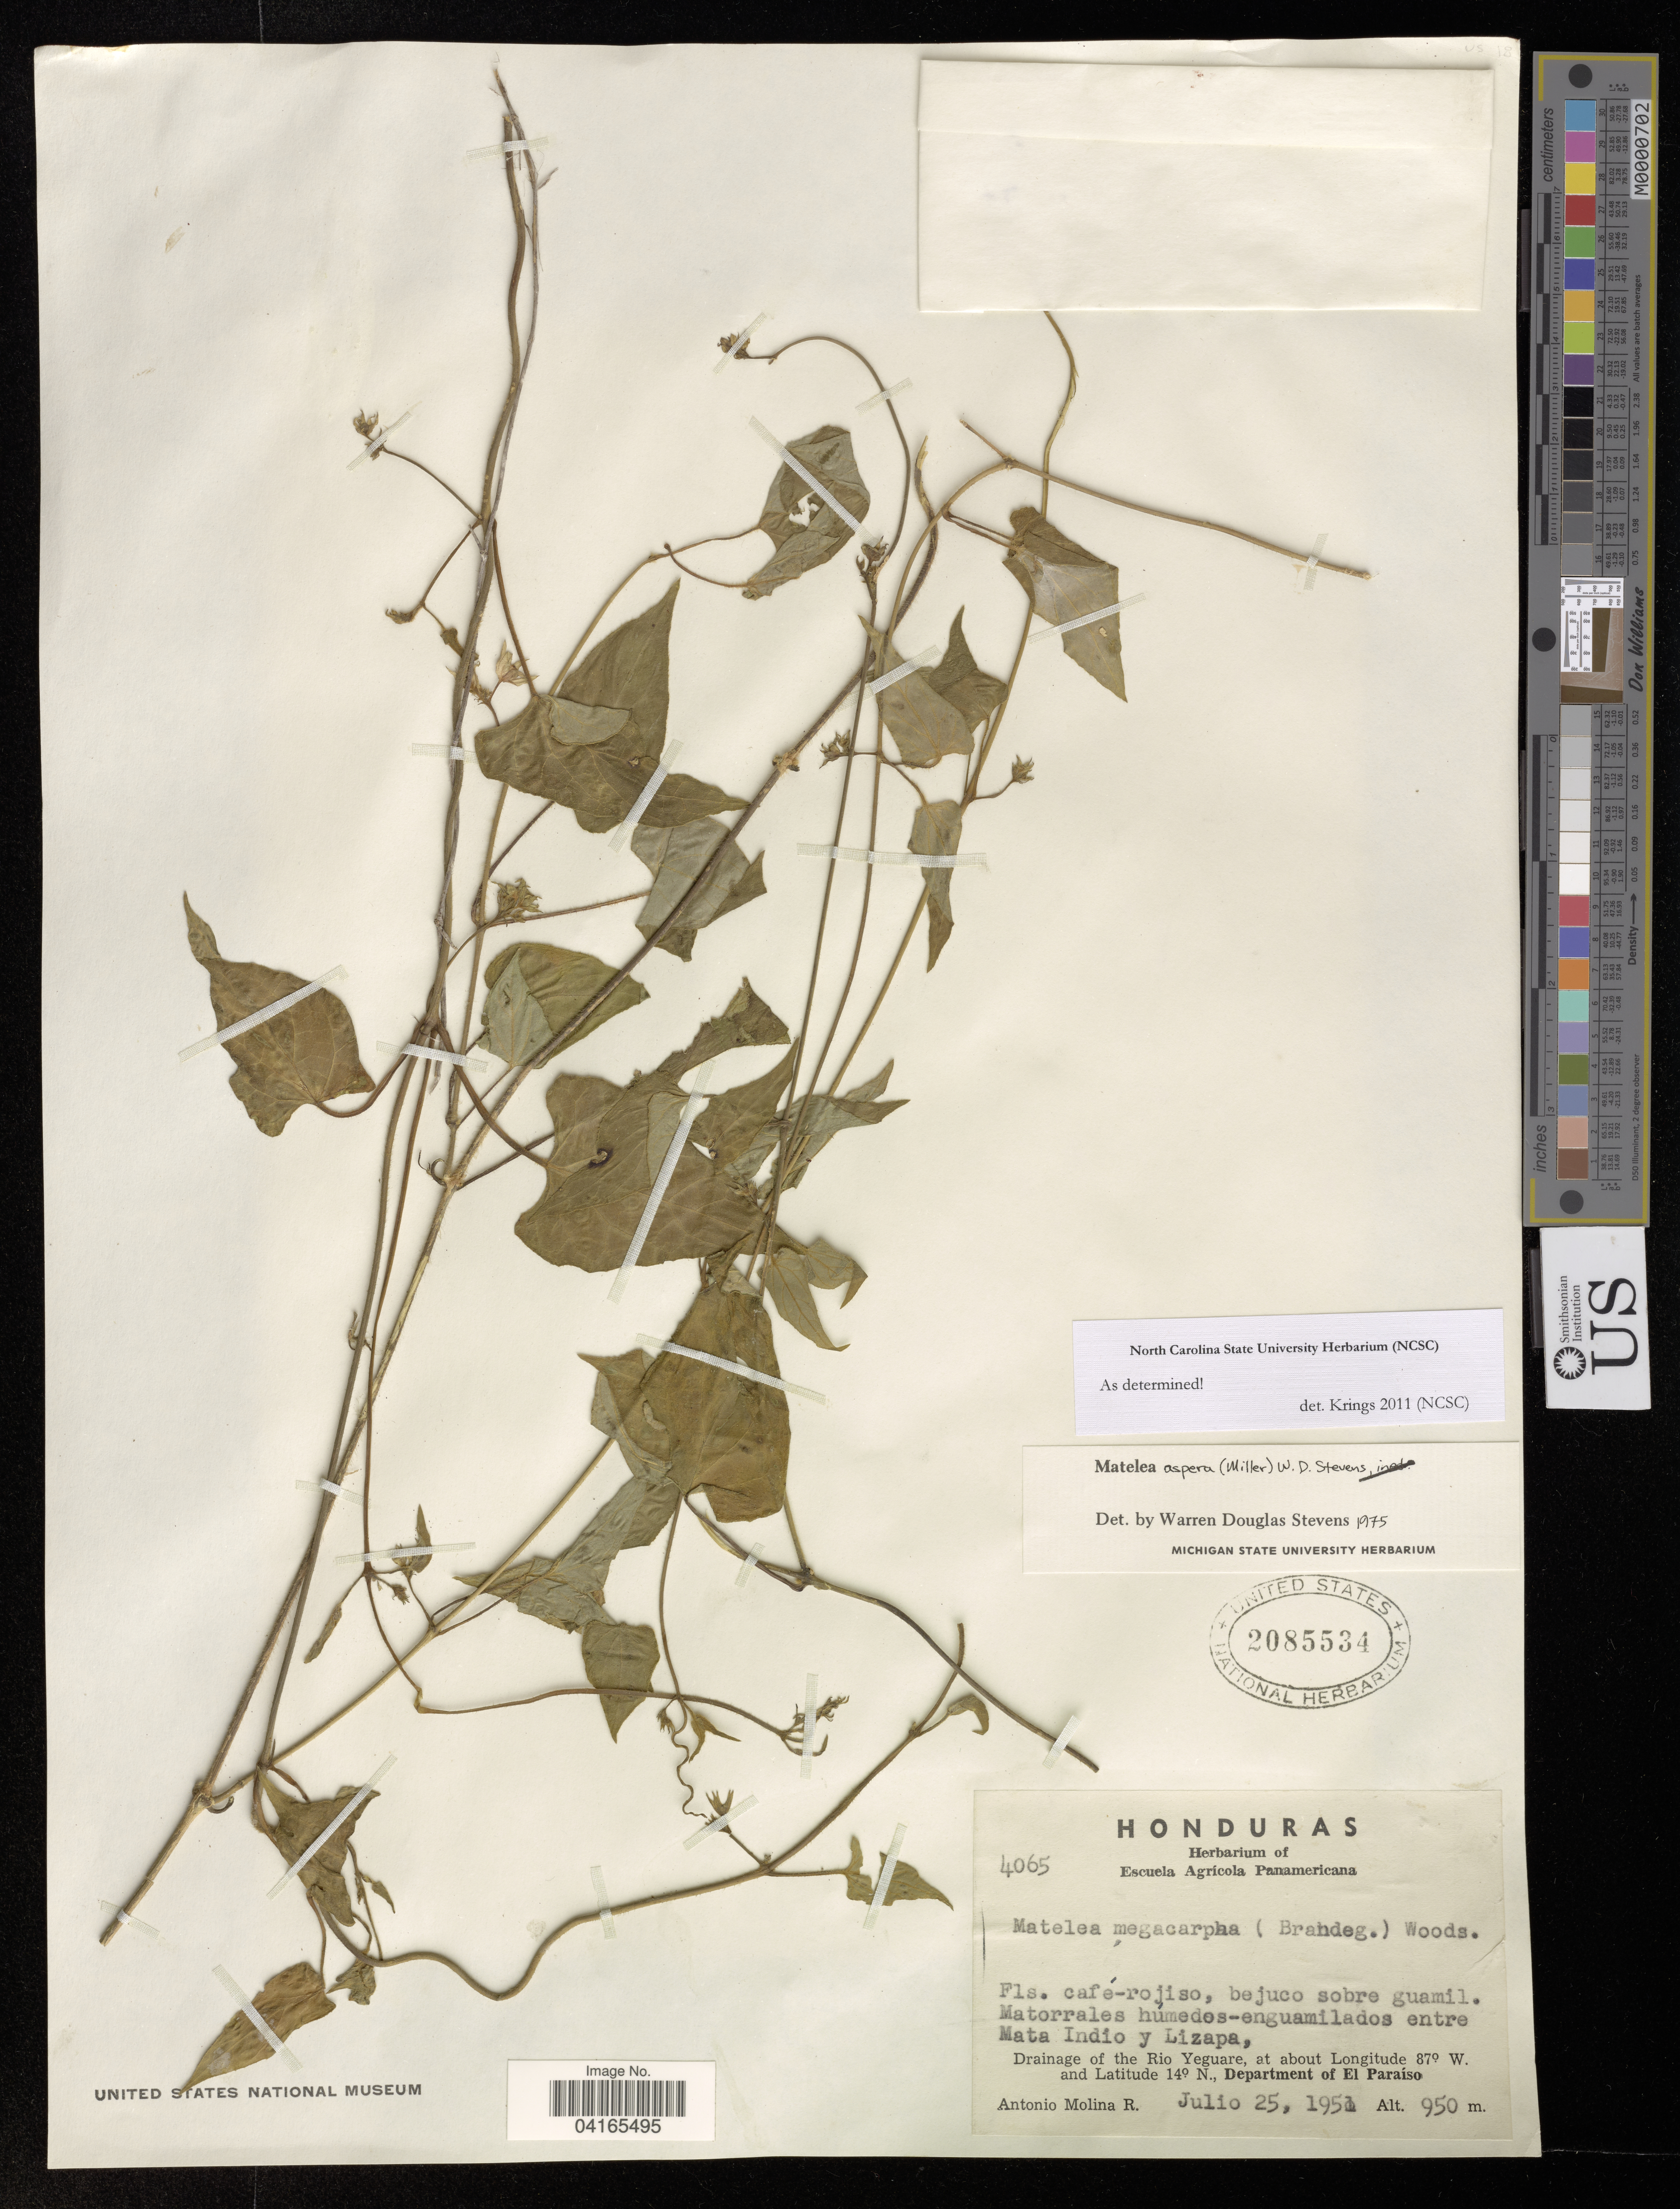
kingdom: Plantae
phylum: Tracheophyta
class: Magnoliopsida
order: Gentianales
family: Apocynaceae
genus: Matelea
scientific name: Matelea aspera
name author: (Mill.) W.D. Stevens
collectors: A. M. Molina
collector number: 4065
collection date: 1951-07-25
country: Honduras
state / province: El Paraiso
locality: Drainage of the Rio Yeguare. Department of El Paraíso.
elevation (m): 950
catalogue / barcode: US 2085534